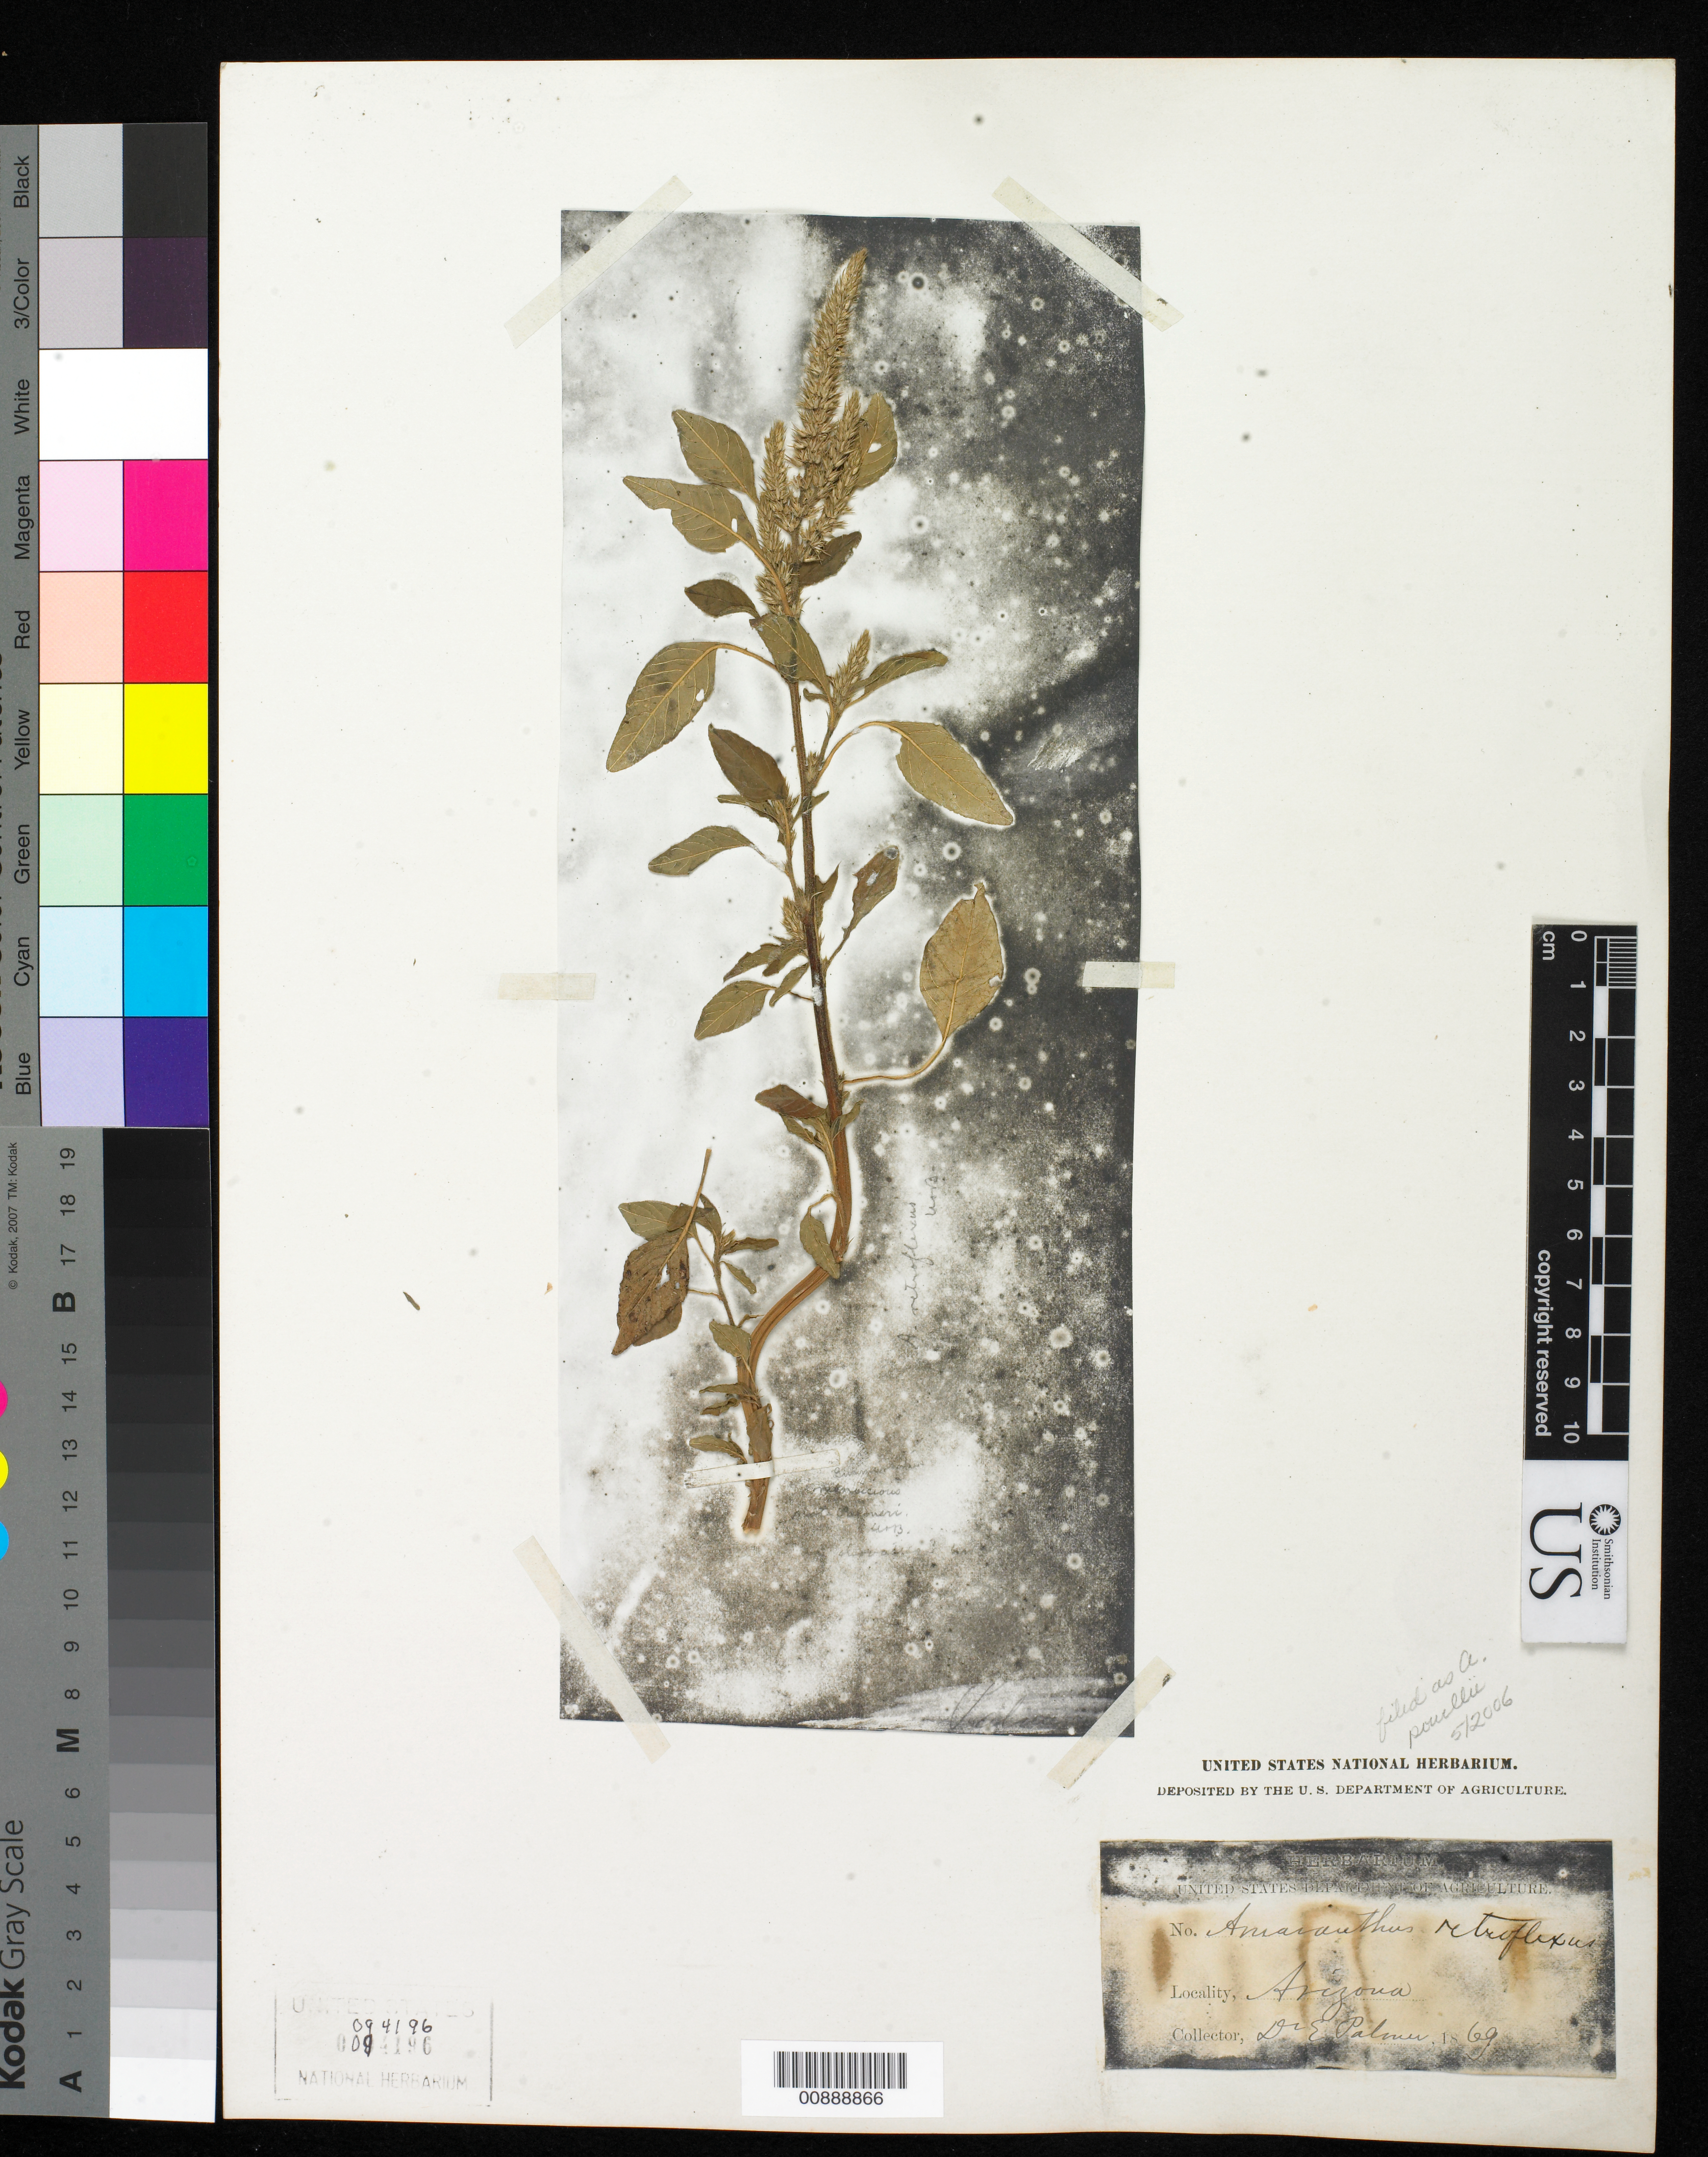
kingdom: Plantae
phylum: Tracheophyta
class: Magnoliopsida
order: Caryophyllales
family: Amaranthaceae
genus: Amaranthus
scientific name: Amaranthus powellii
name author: S. Watson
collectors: E. Palmer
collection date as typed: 1869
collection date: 1869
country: United States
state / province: Arizona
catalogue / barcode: US 94196